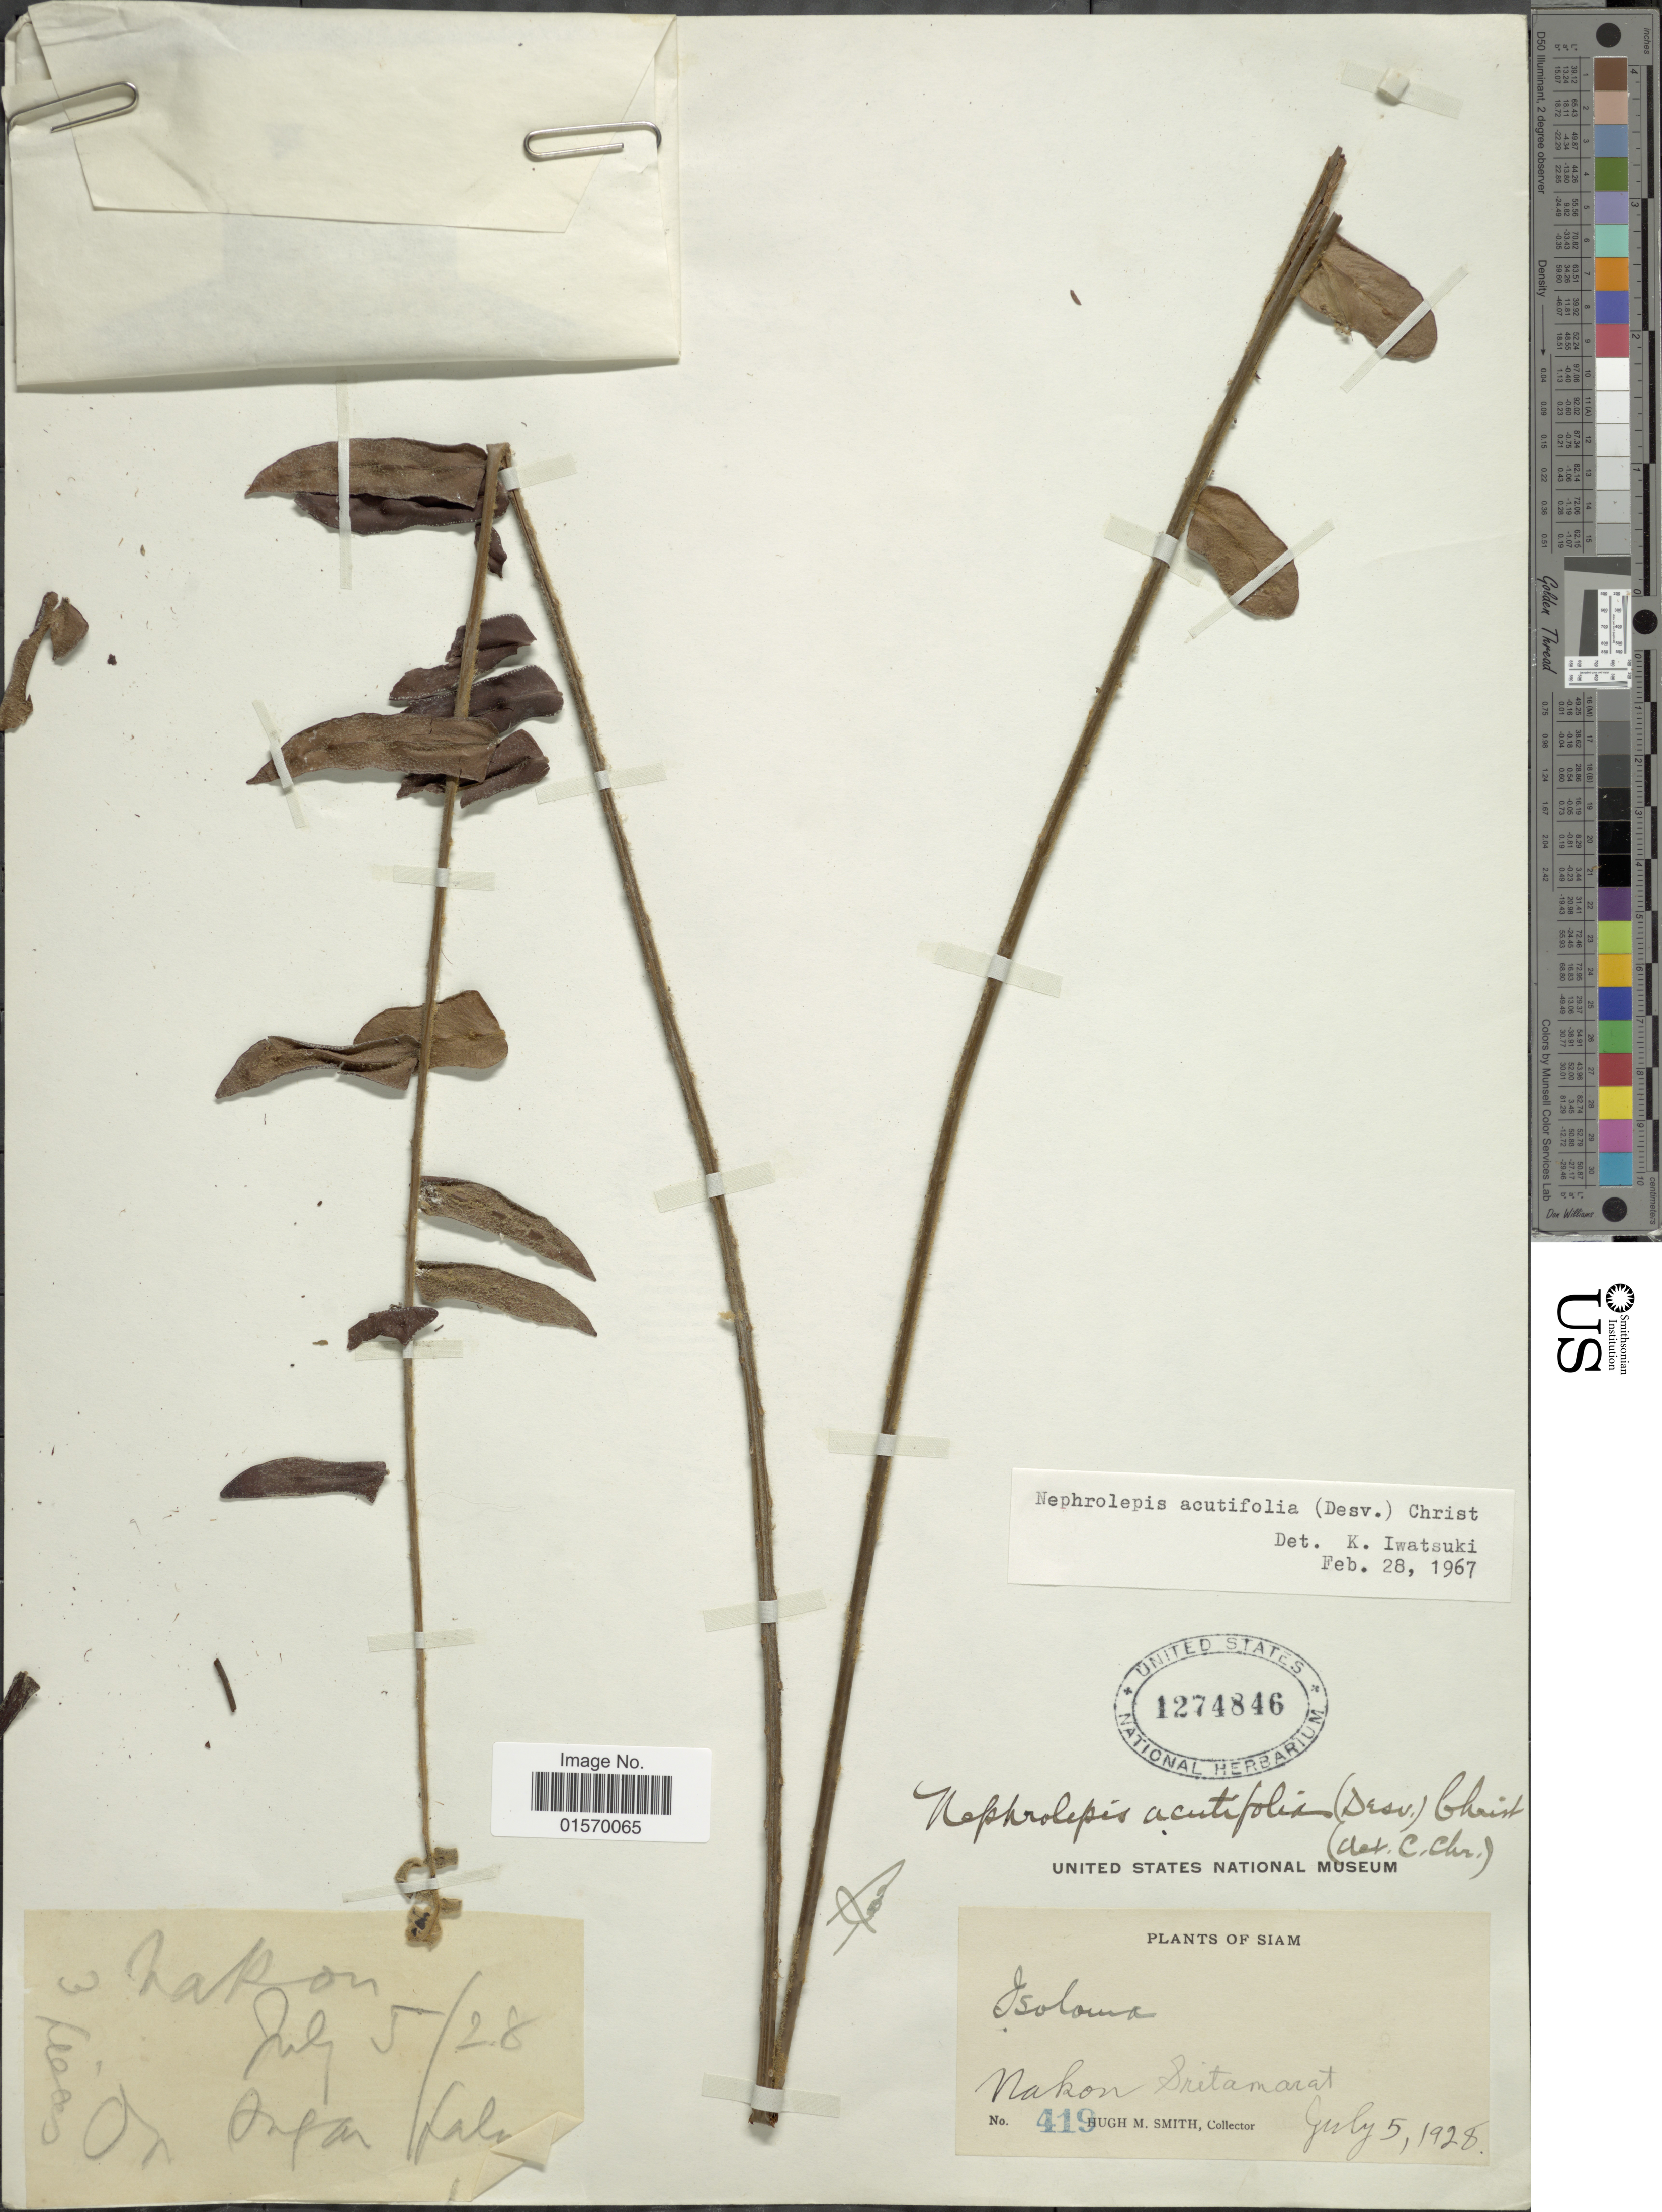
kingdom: Plantae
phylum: Tracheophyta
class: Polypodiopsida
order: Polypodiales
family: Nephrolepidaceae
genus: Nephrolepis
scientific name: Nephrolepis acutifolia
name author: (Desv.) Chr.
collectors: H. M. Smith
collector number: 419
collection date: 1928-07-05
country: Thailand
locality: Siam. Nakon Sritamarat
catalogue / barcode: US 1274849